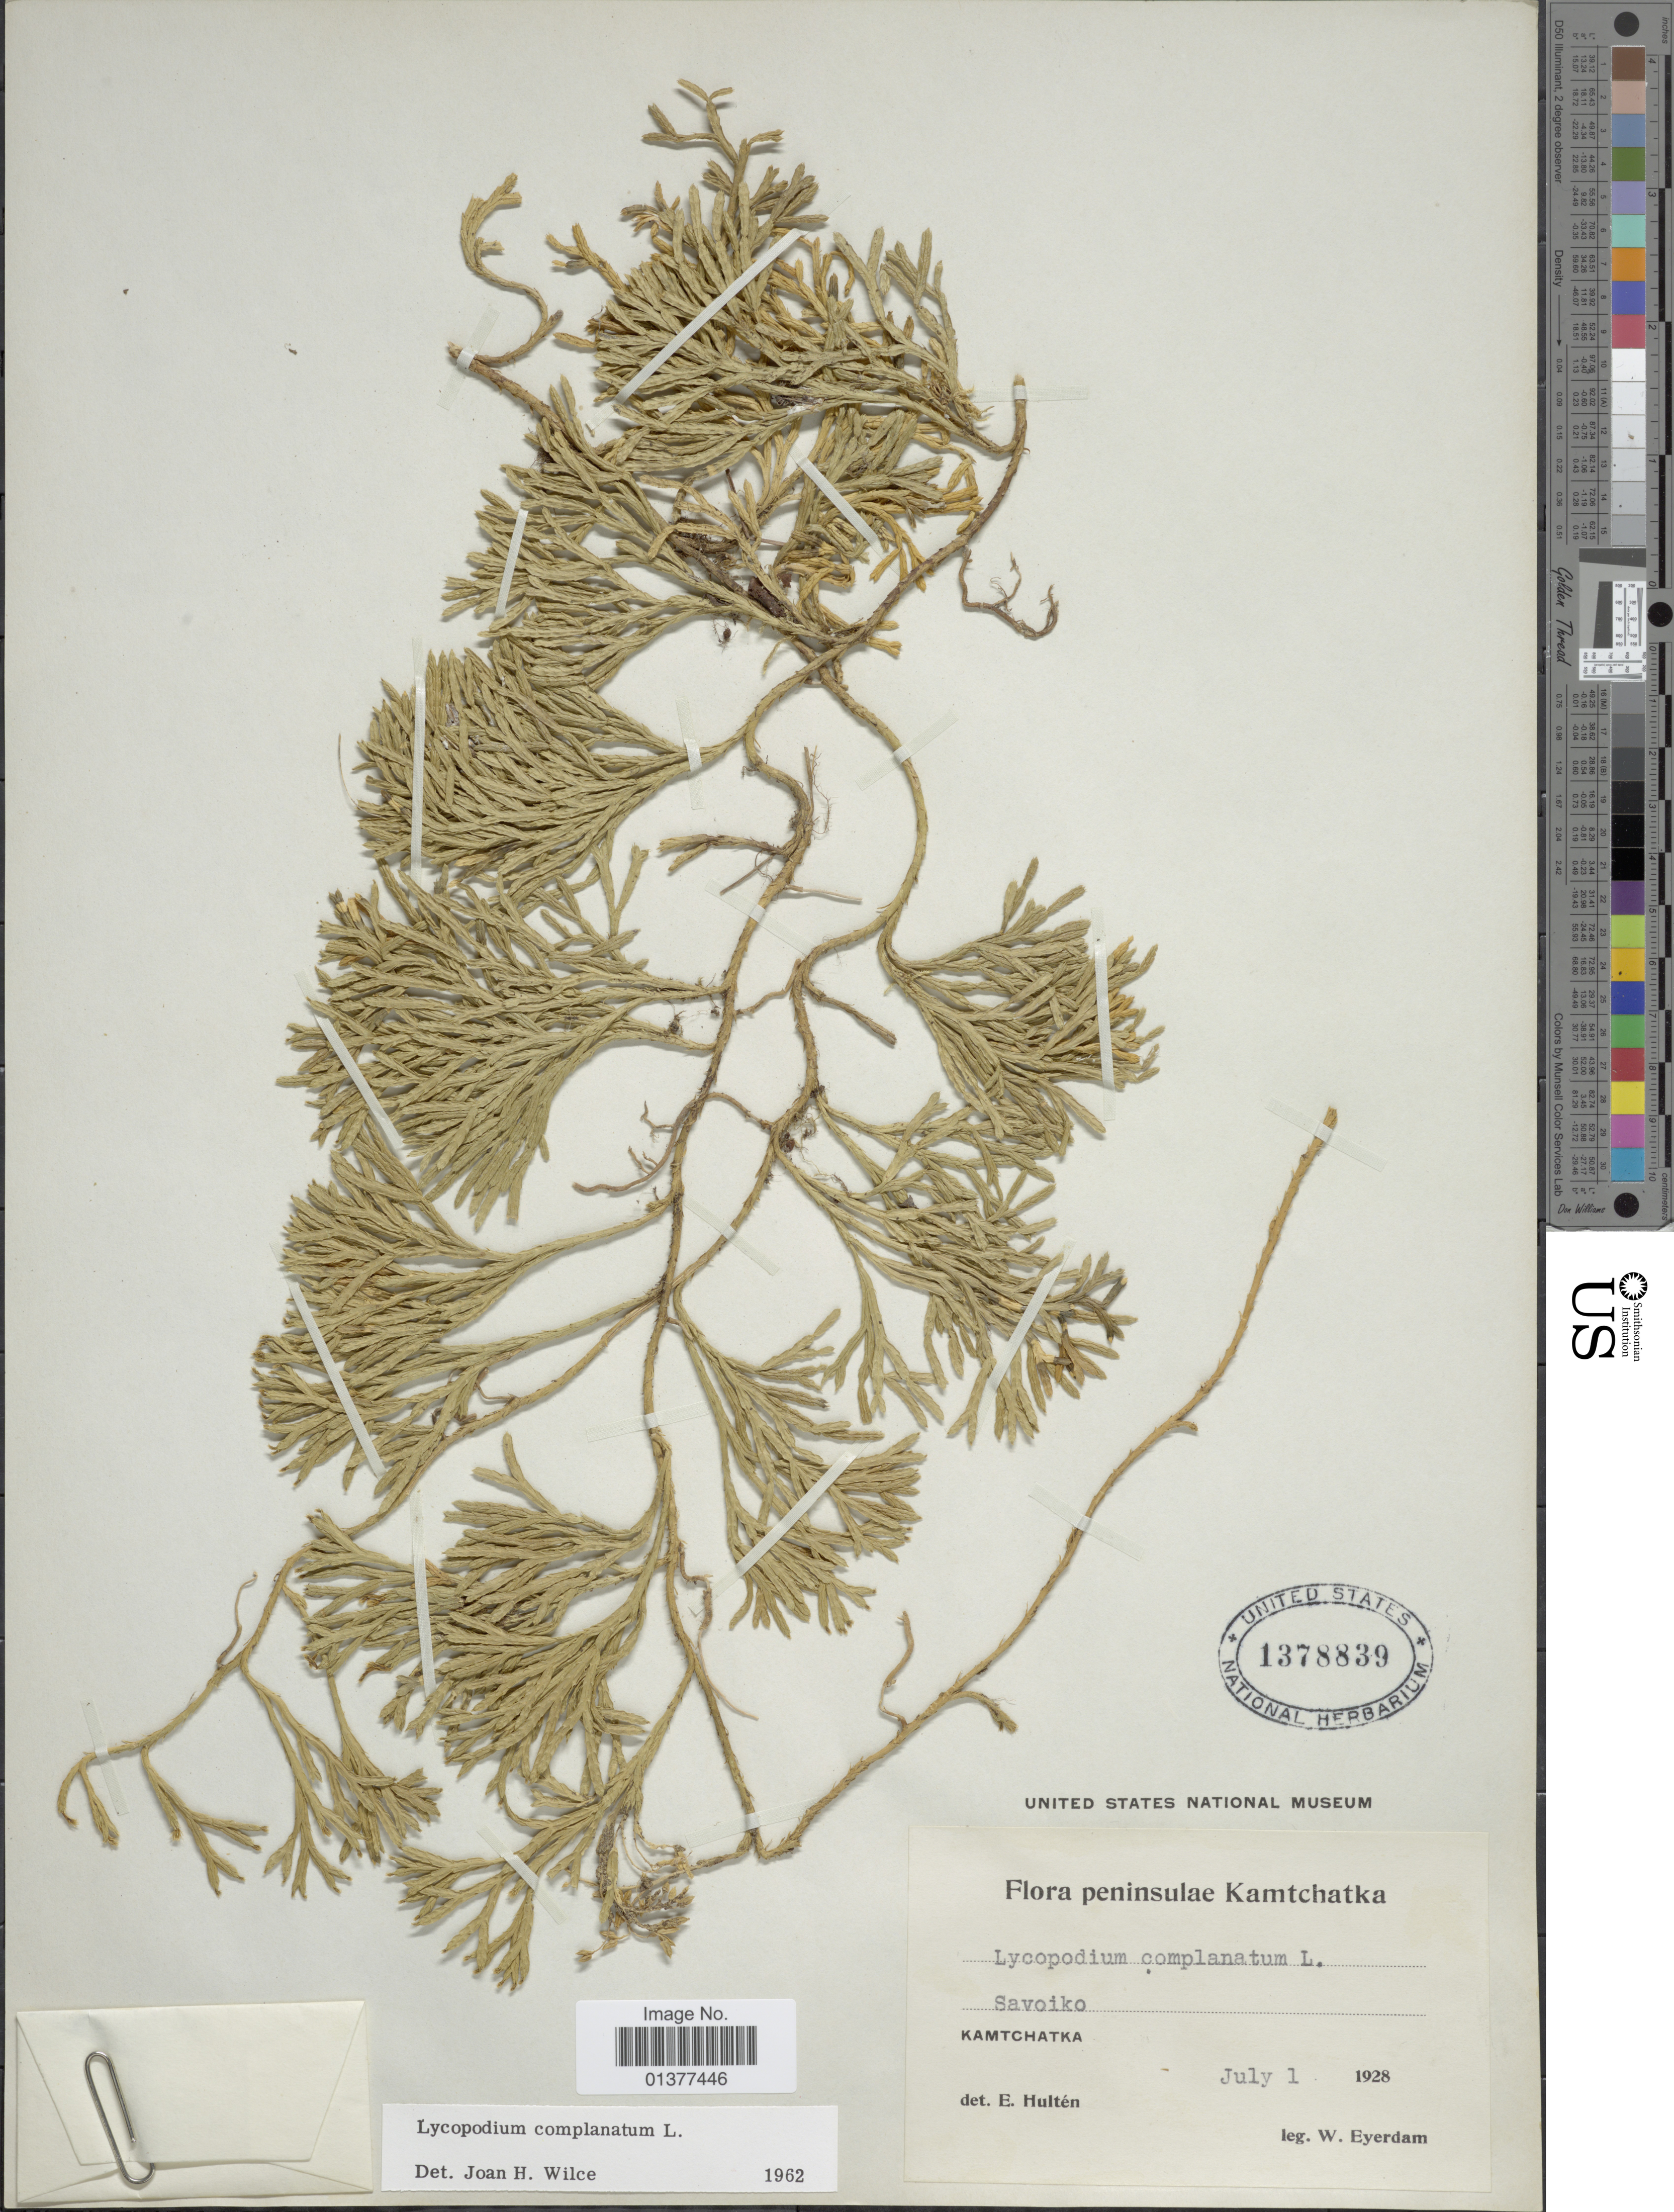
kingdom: Plantae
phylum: Tracheophyta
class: Lycopodiopsida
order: Lycopodiales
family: Lycopodiaceae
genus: Diphasiastrum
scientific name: Diphasiastrum complanatum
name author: (L.) Holub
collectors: W. J. Eyerdam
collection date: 1928-07-01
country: Russian Federation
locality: Kamtchatka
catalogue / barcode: US 1378839